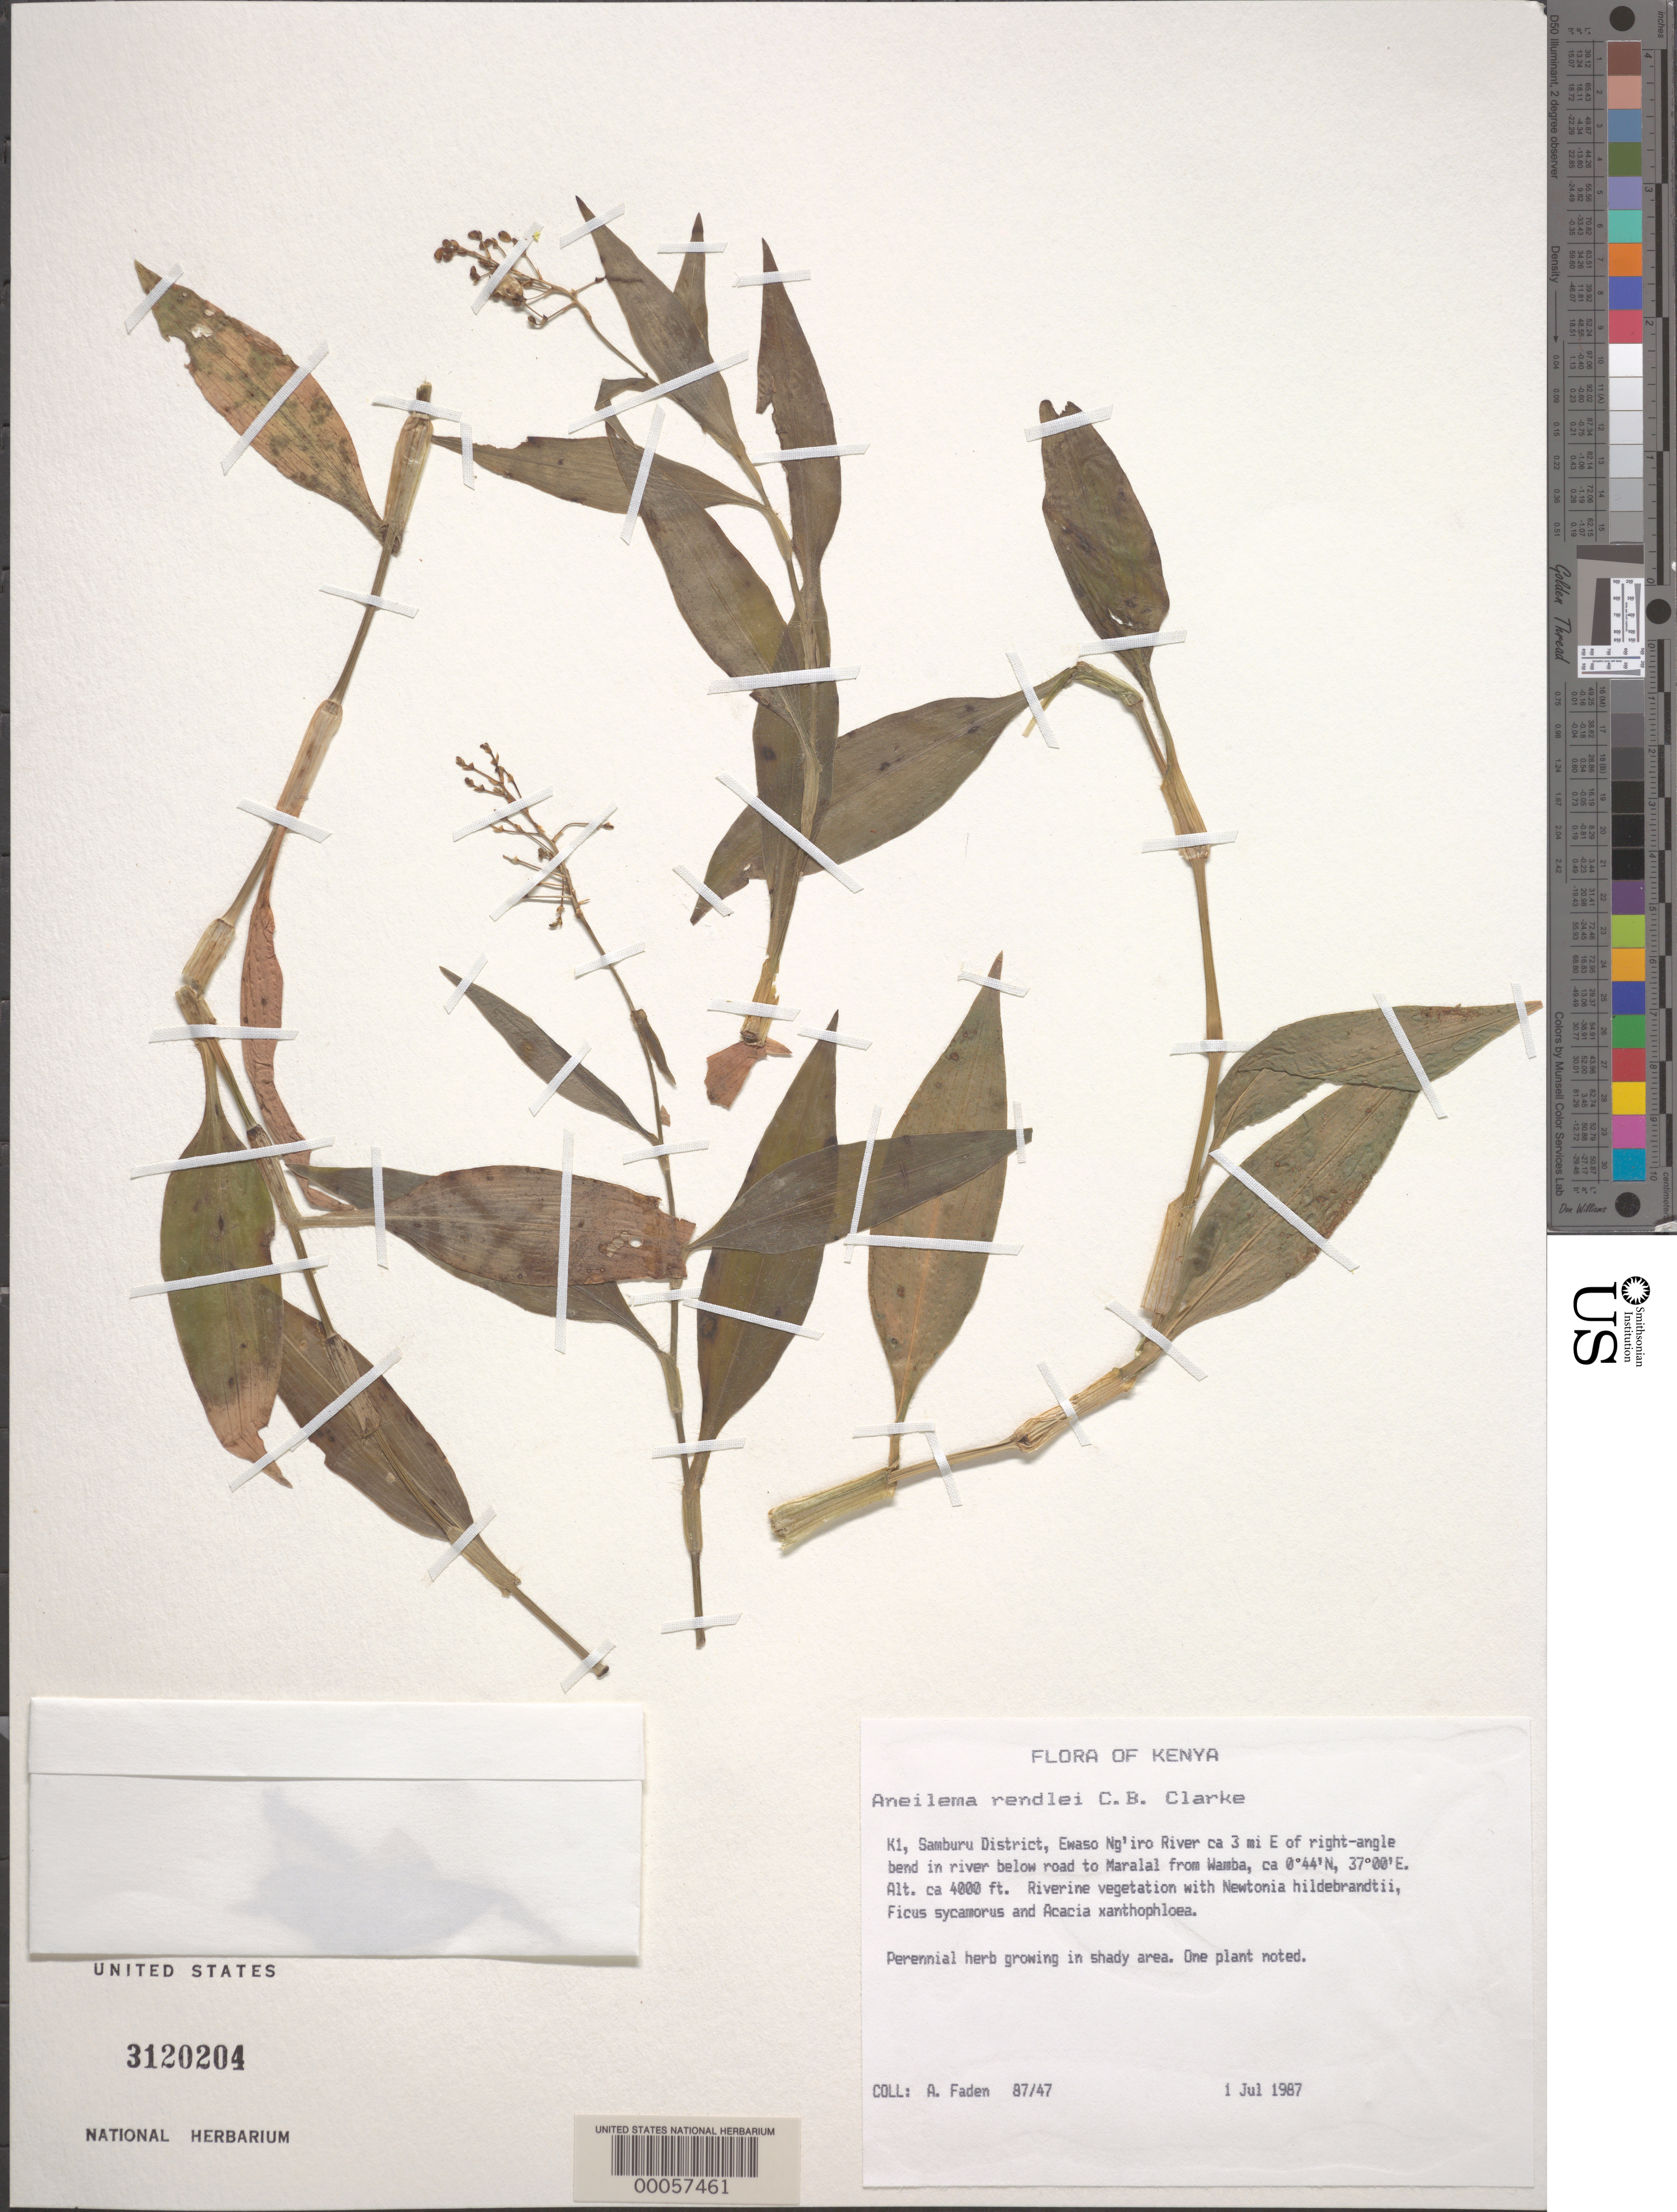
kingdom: Plantae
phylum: Tracheophyta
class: Liliopsida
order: Commelinales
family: Commelinaceae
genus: Aneilema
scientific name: Aneilema rendlei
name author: C.B. Clarke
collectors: A. J. Faden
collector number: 87/47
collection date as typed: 01 Jul 1987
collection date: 1987-07-01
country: Kenya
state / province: Samburu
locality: Ewaso ng'iro river, below rd to maralal from wamba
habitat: Growing in shady area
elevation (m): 1219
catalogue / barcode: US 3120204